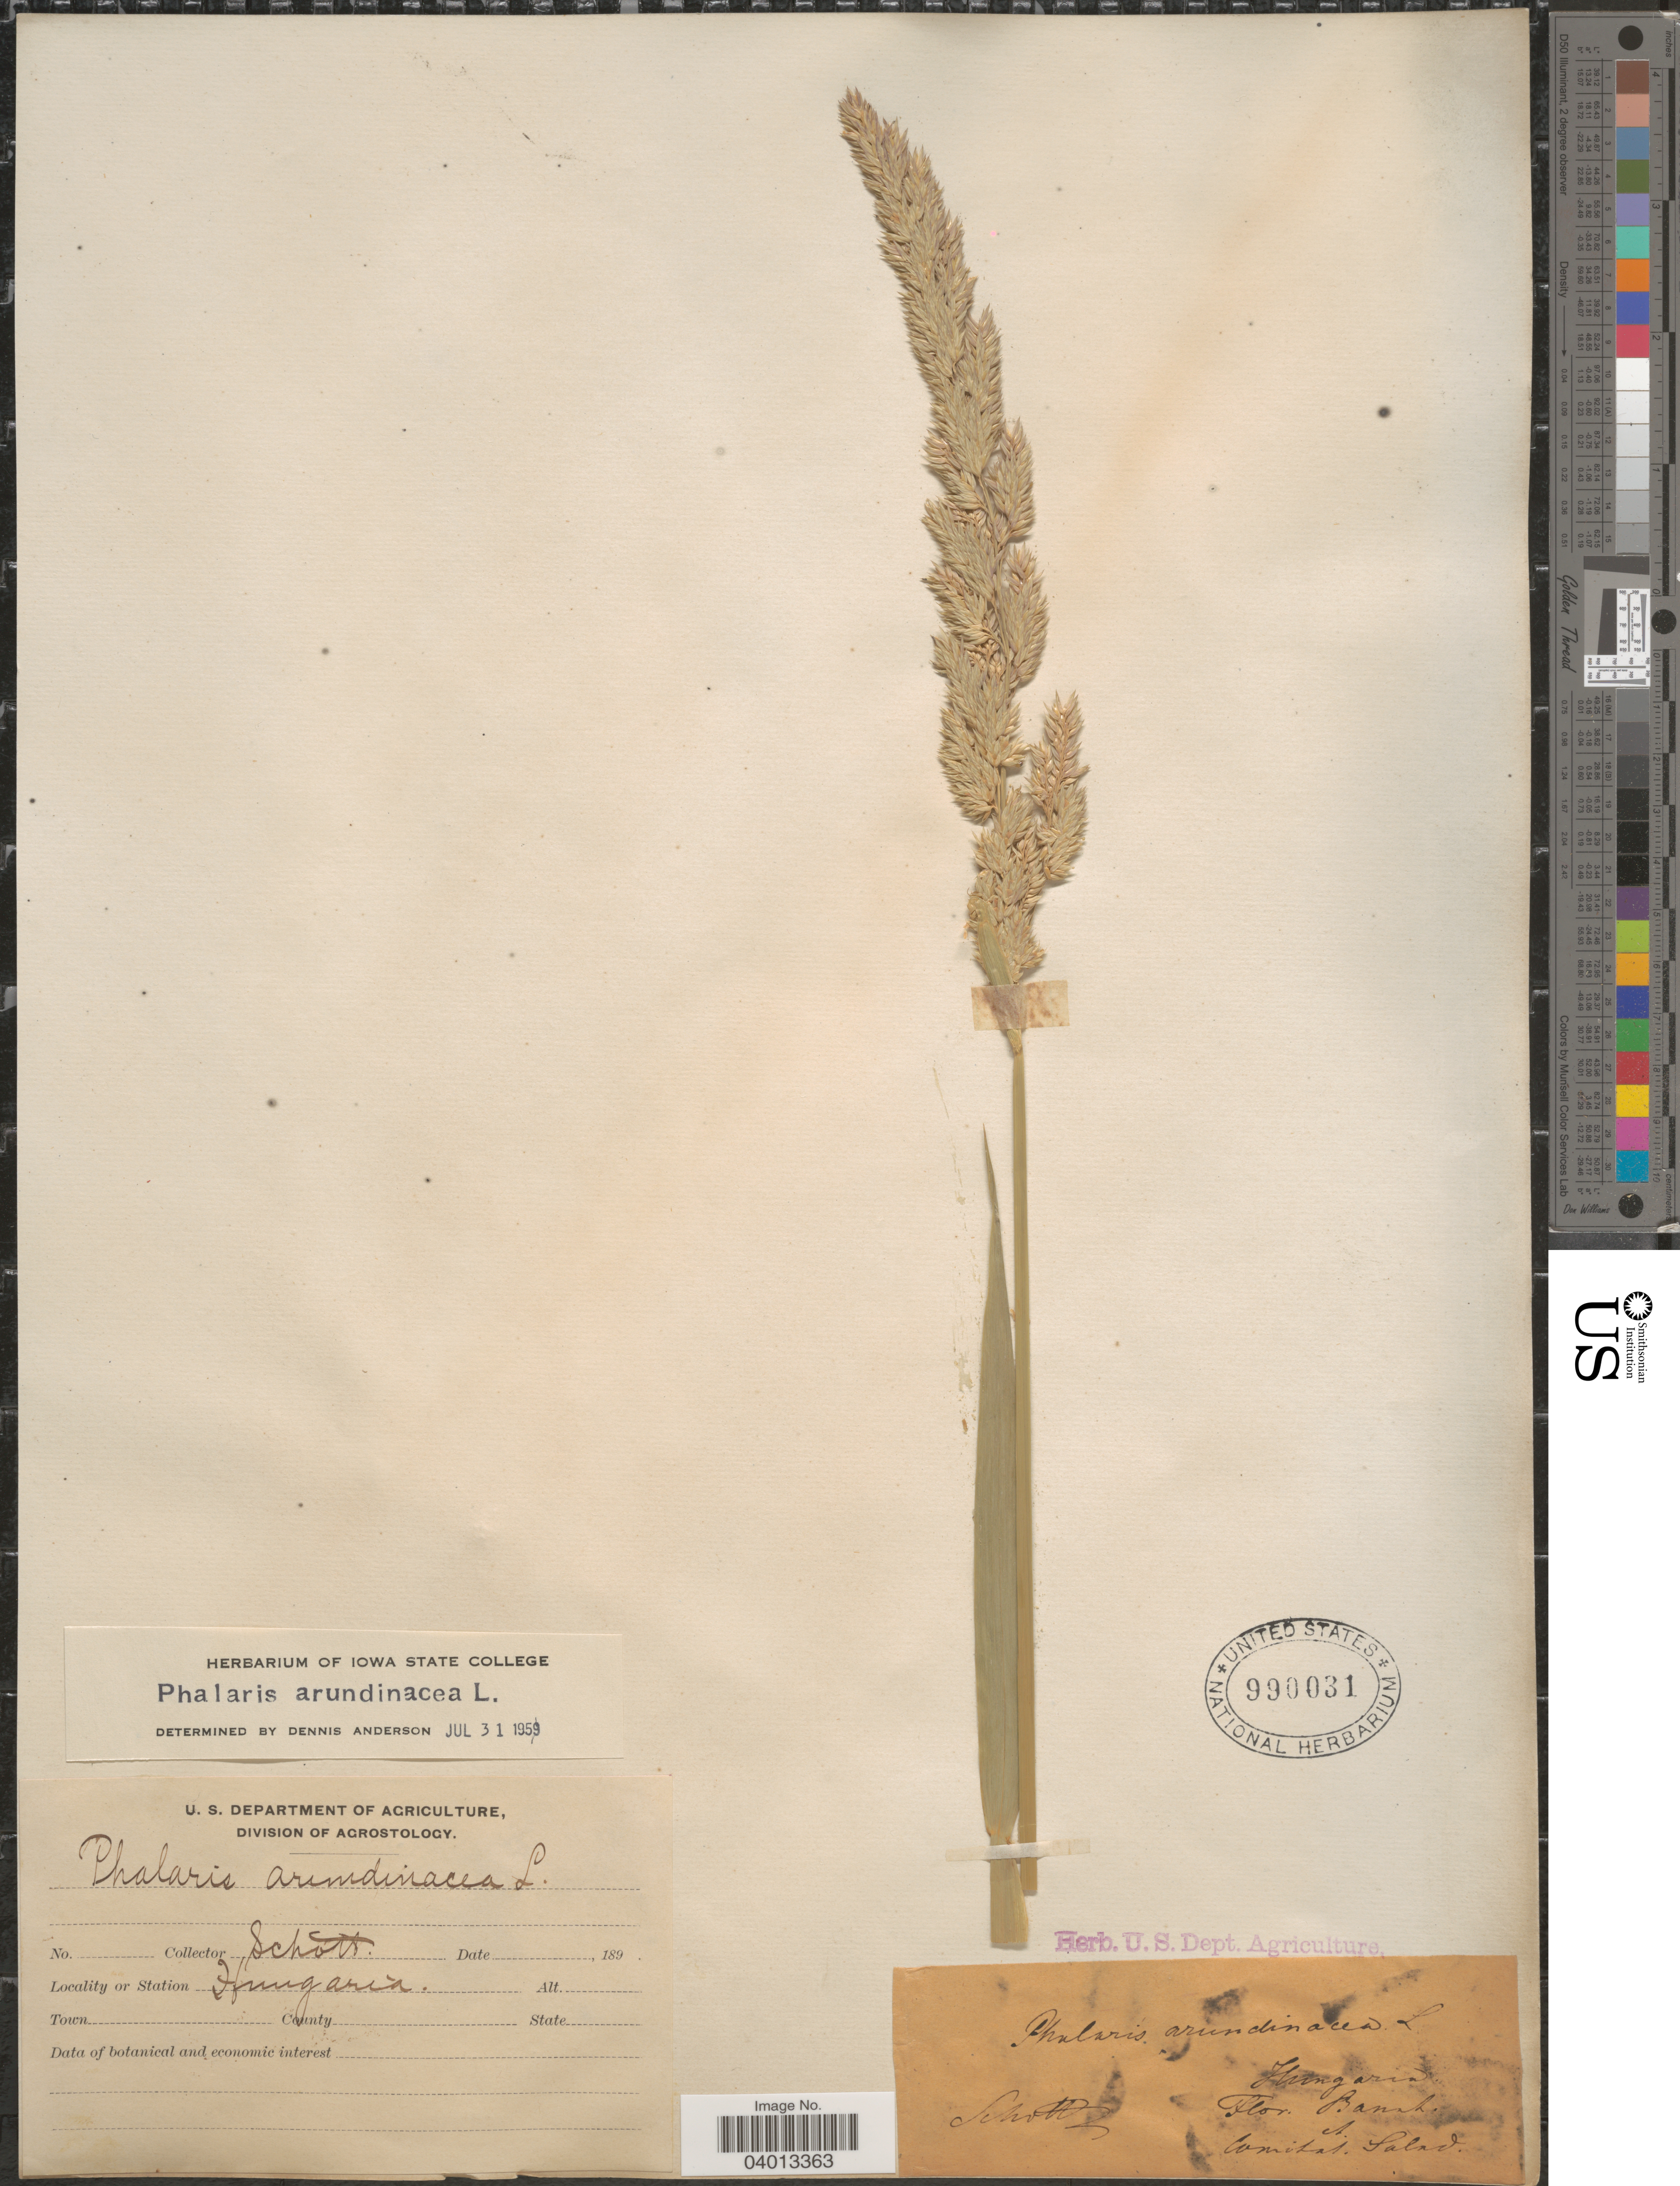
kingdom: Plantae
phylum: Tracheophyta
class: Liliopsida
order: Poales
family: Poaceae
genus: Phalaris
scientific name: Phalaris arundinacea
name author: L.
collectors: -. Schottz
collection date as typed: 189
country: Hungary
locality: Station Hungarica. Banat. A. Comitat. Salad. [interpreted]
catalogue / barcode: US 990031